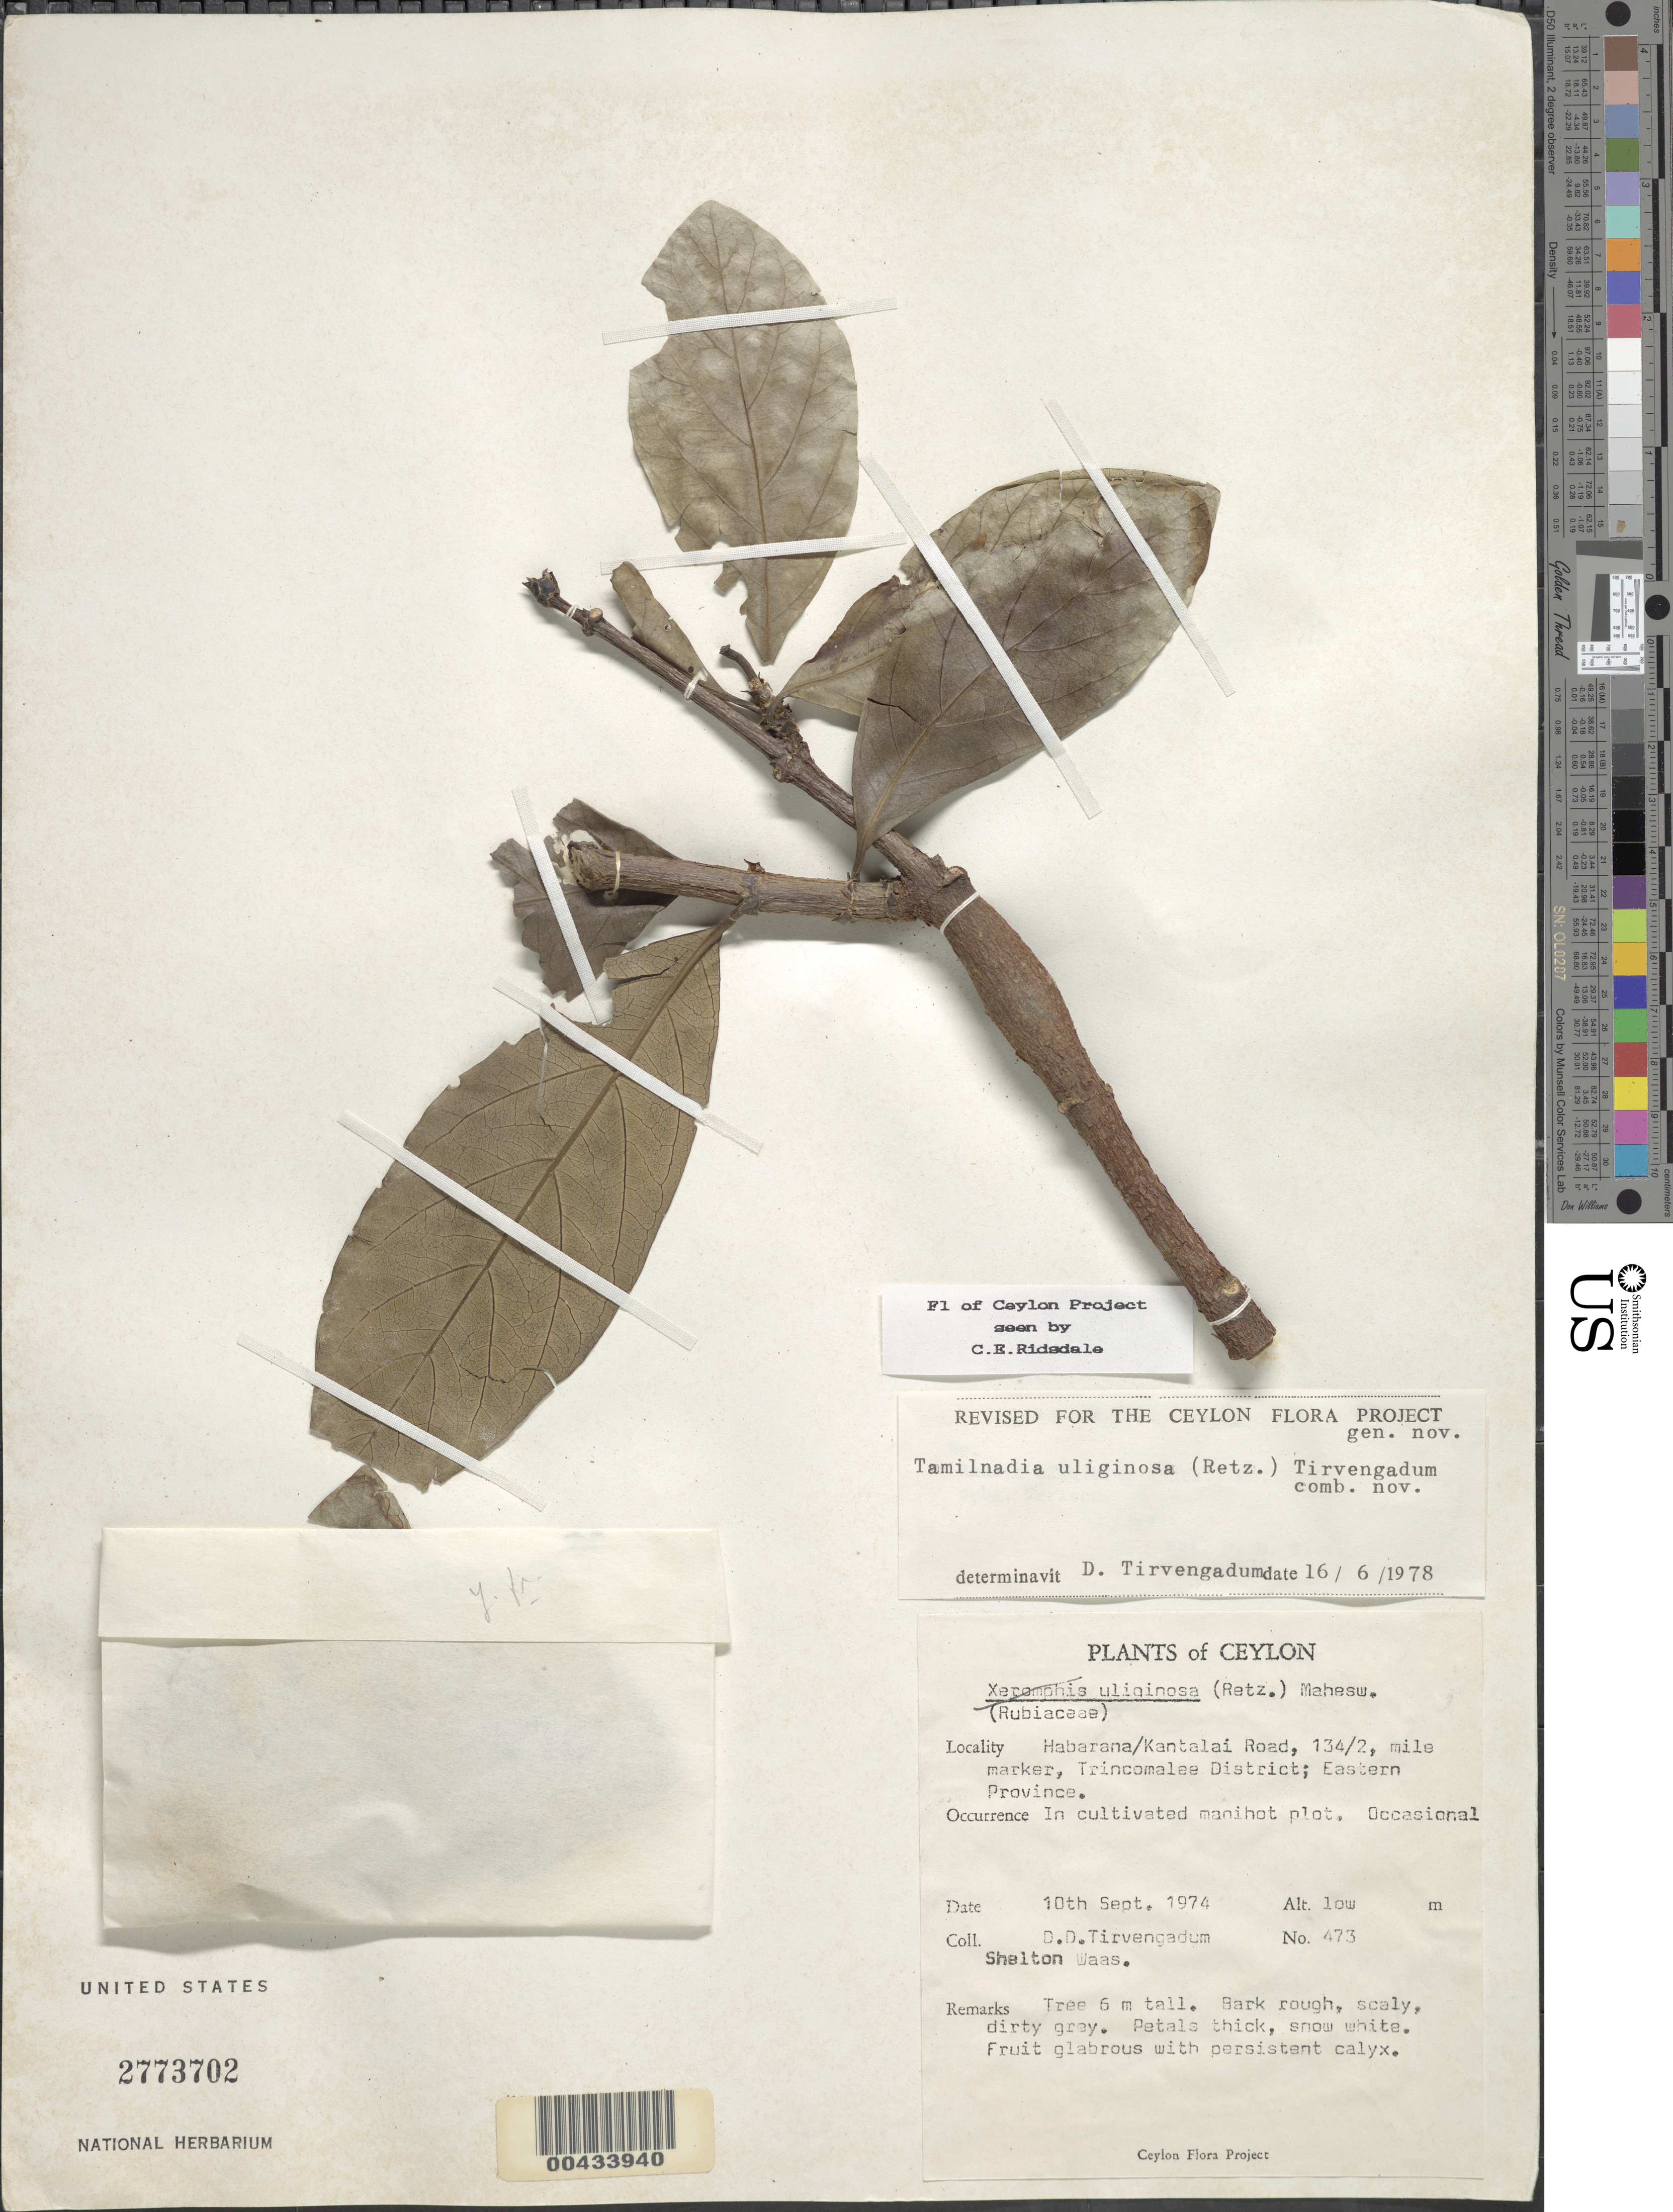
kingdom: Plantae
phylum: Tracheophyta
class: Magnoliopsida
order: Gentianales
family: Rubiaceae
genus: Tamilnadia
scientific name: Tamilnadia uliginosa (Retz.) Tirvengadum comb. nov.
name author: (Retz.) Tirveng.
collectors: D. Tirvengadum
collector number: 473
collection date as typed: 10 Sep 1974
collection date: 1974-09-10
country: Sri Lanka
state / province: Eastern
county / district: Trincomalee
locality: Habarana-Kantalai Rd., 134-2 mi marker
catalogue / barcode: US 2773702